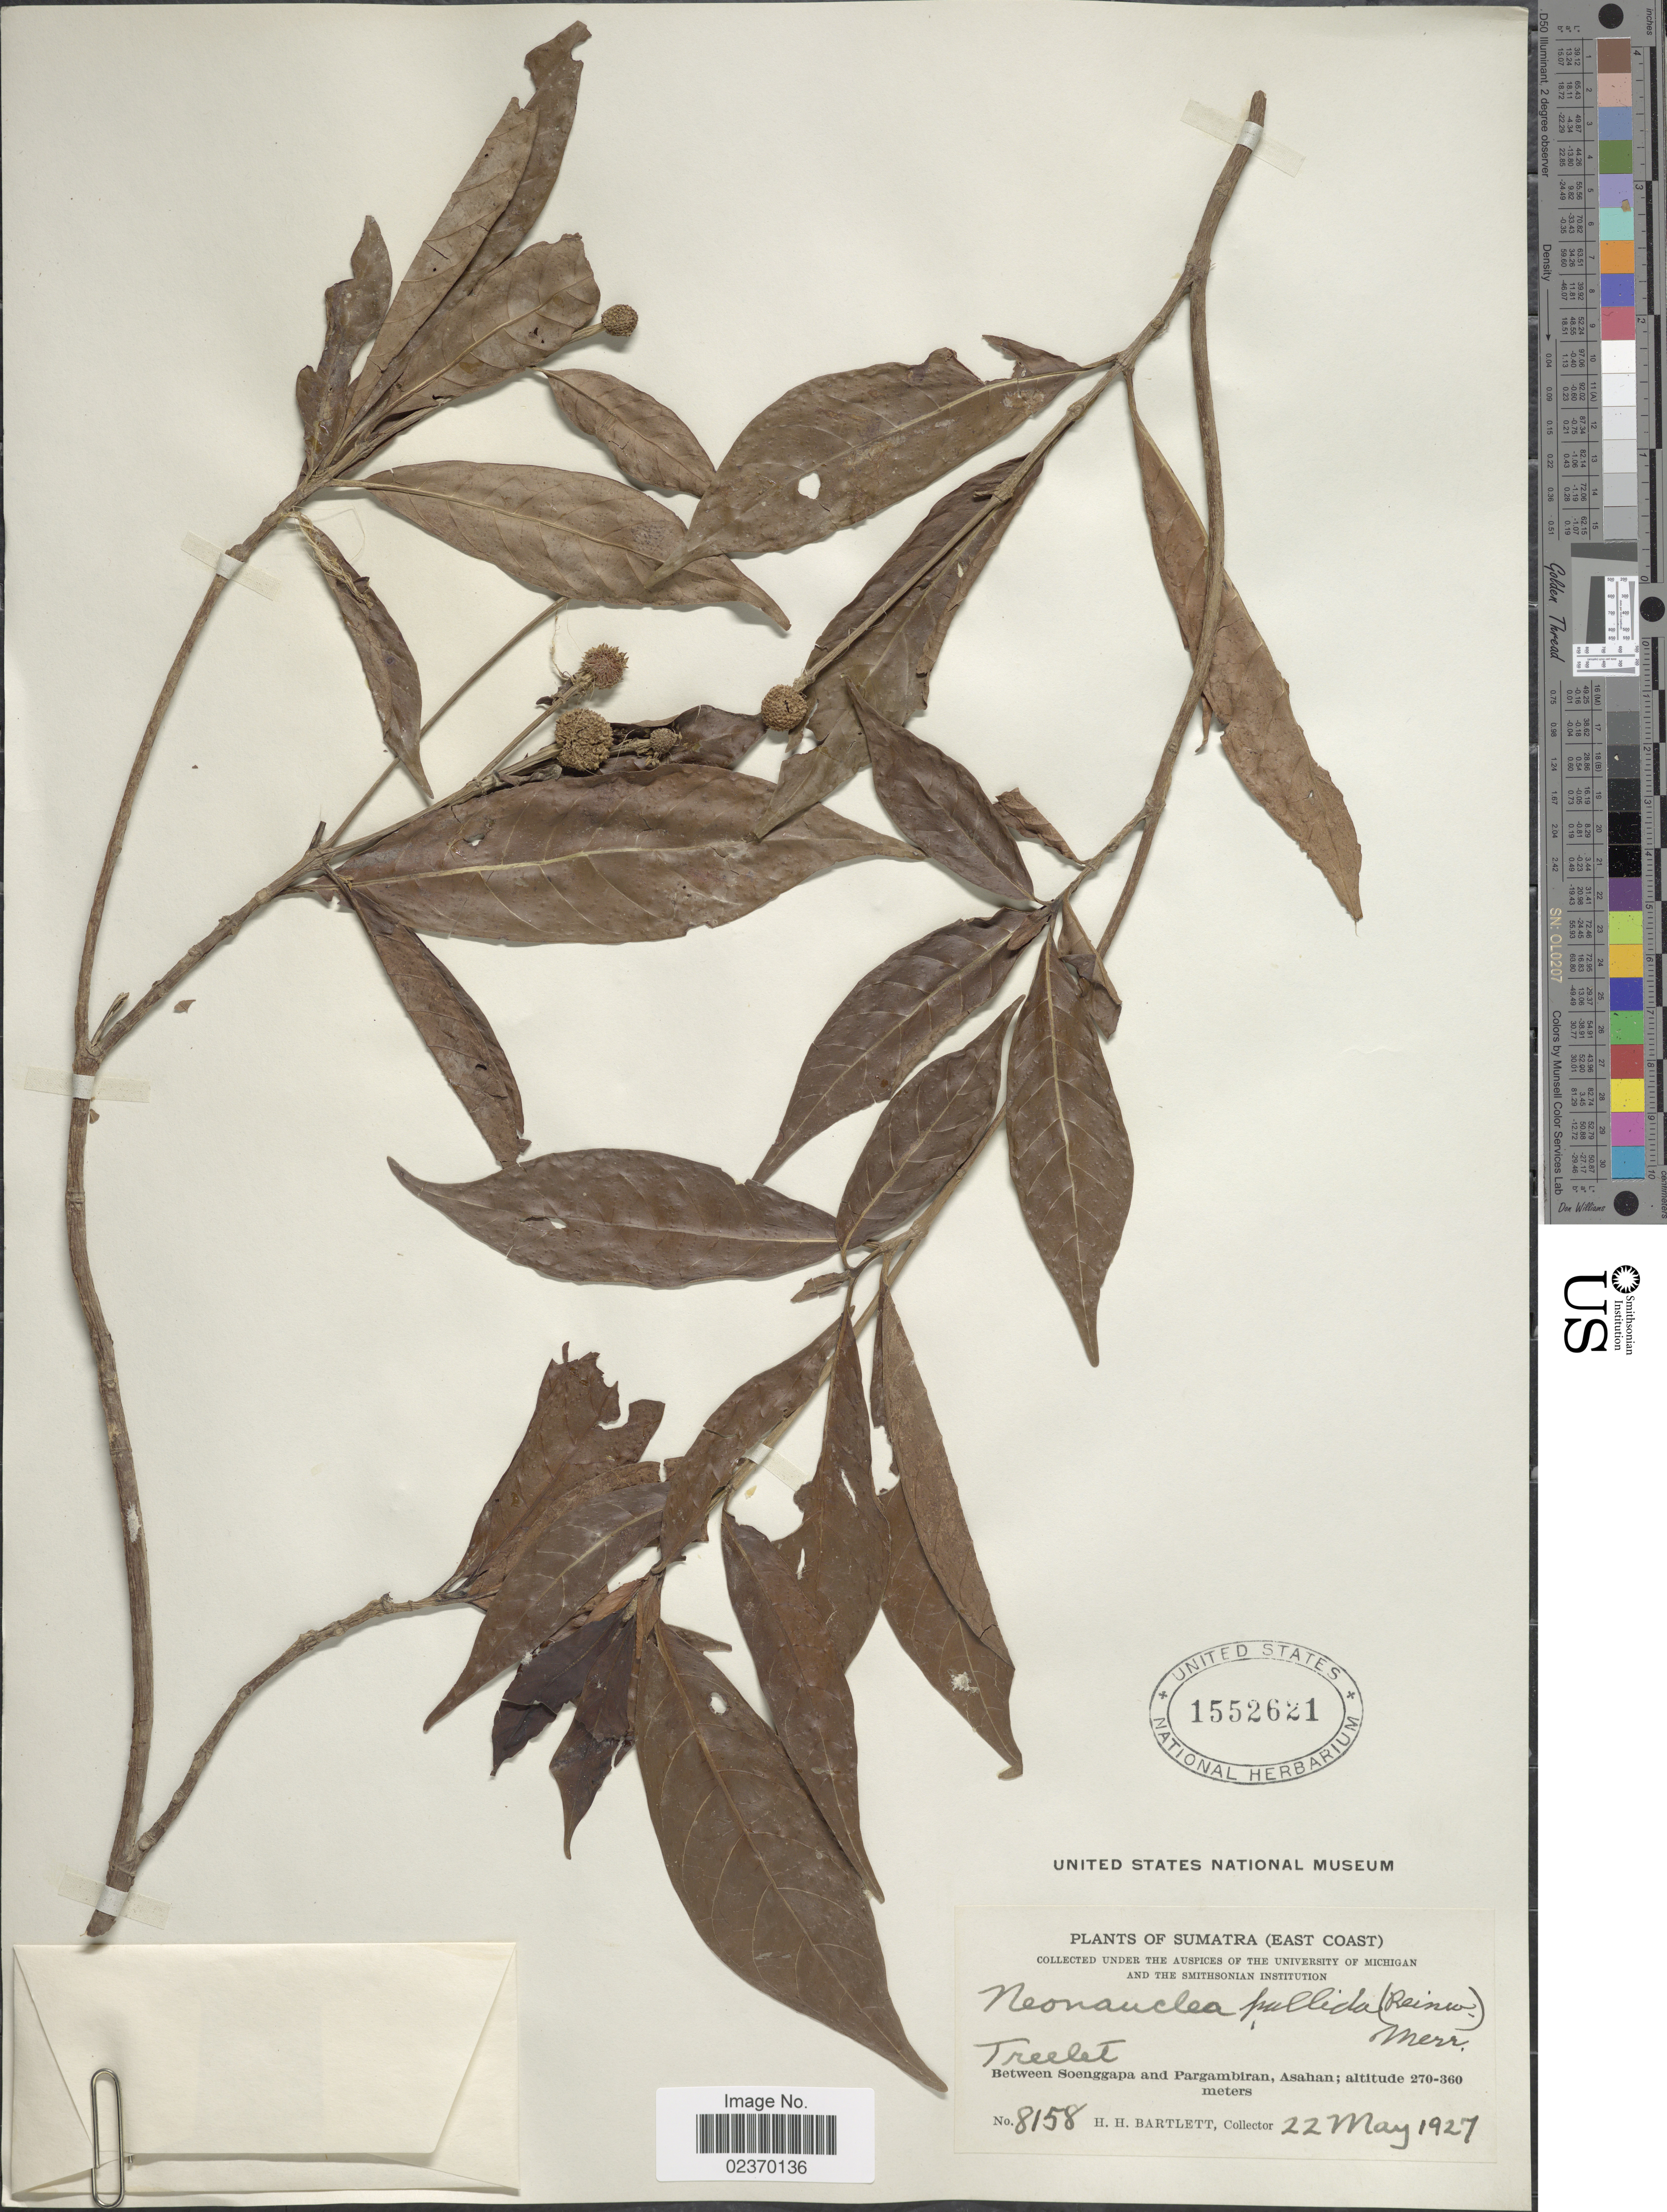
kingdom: Plantae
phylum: Tracheophyta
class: Magnoliopsida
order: Gentianales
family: Rubiaceae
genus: Neonauclea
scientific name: Neonauclea pallida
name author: (Reinw. ex Havil.) Bakh. f.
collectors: H. H. Bartlett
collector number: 8158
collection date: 1927-05-22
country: Indonesia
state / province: Sumatra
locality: (East Coast), Between Soenggapa and Pargambiran, Asahan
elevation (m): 270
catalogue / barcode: US 1552621